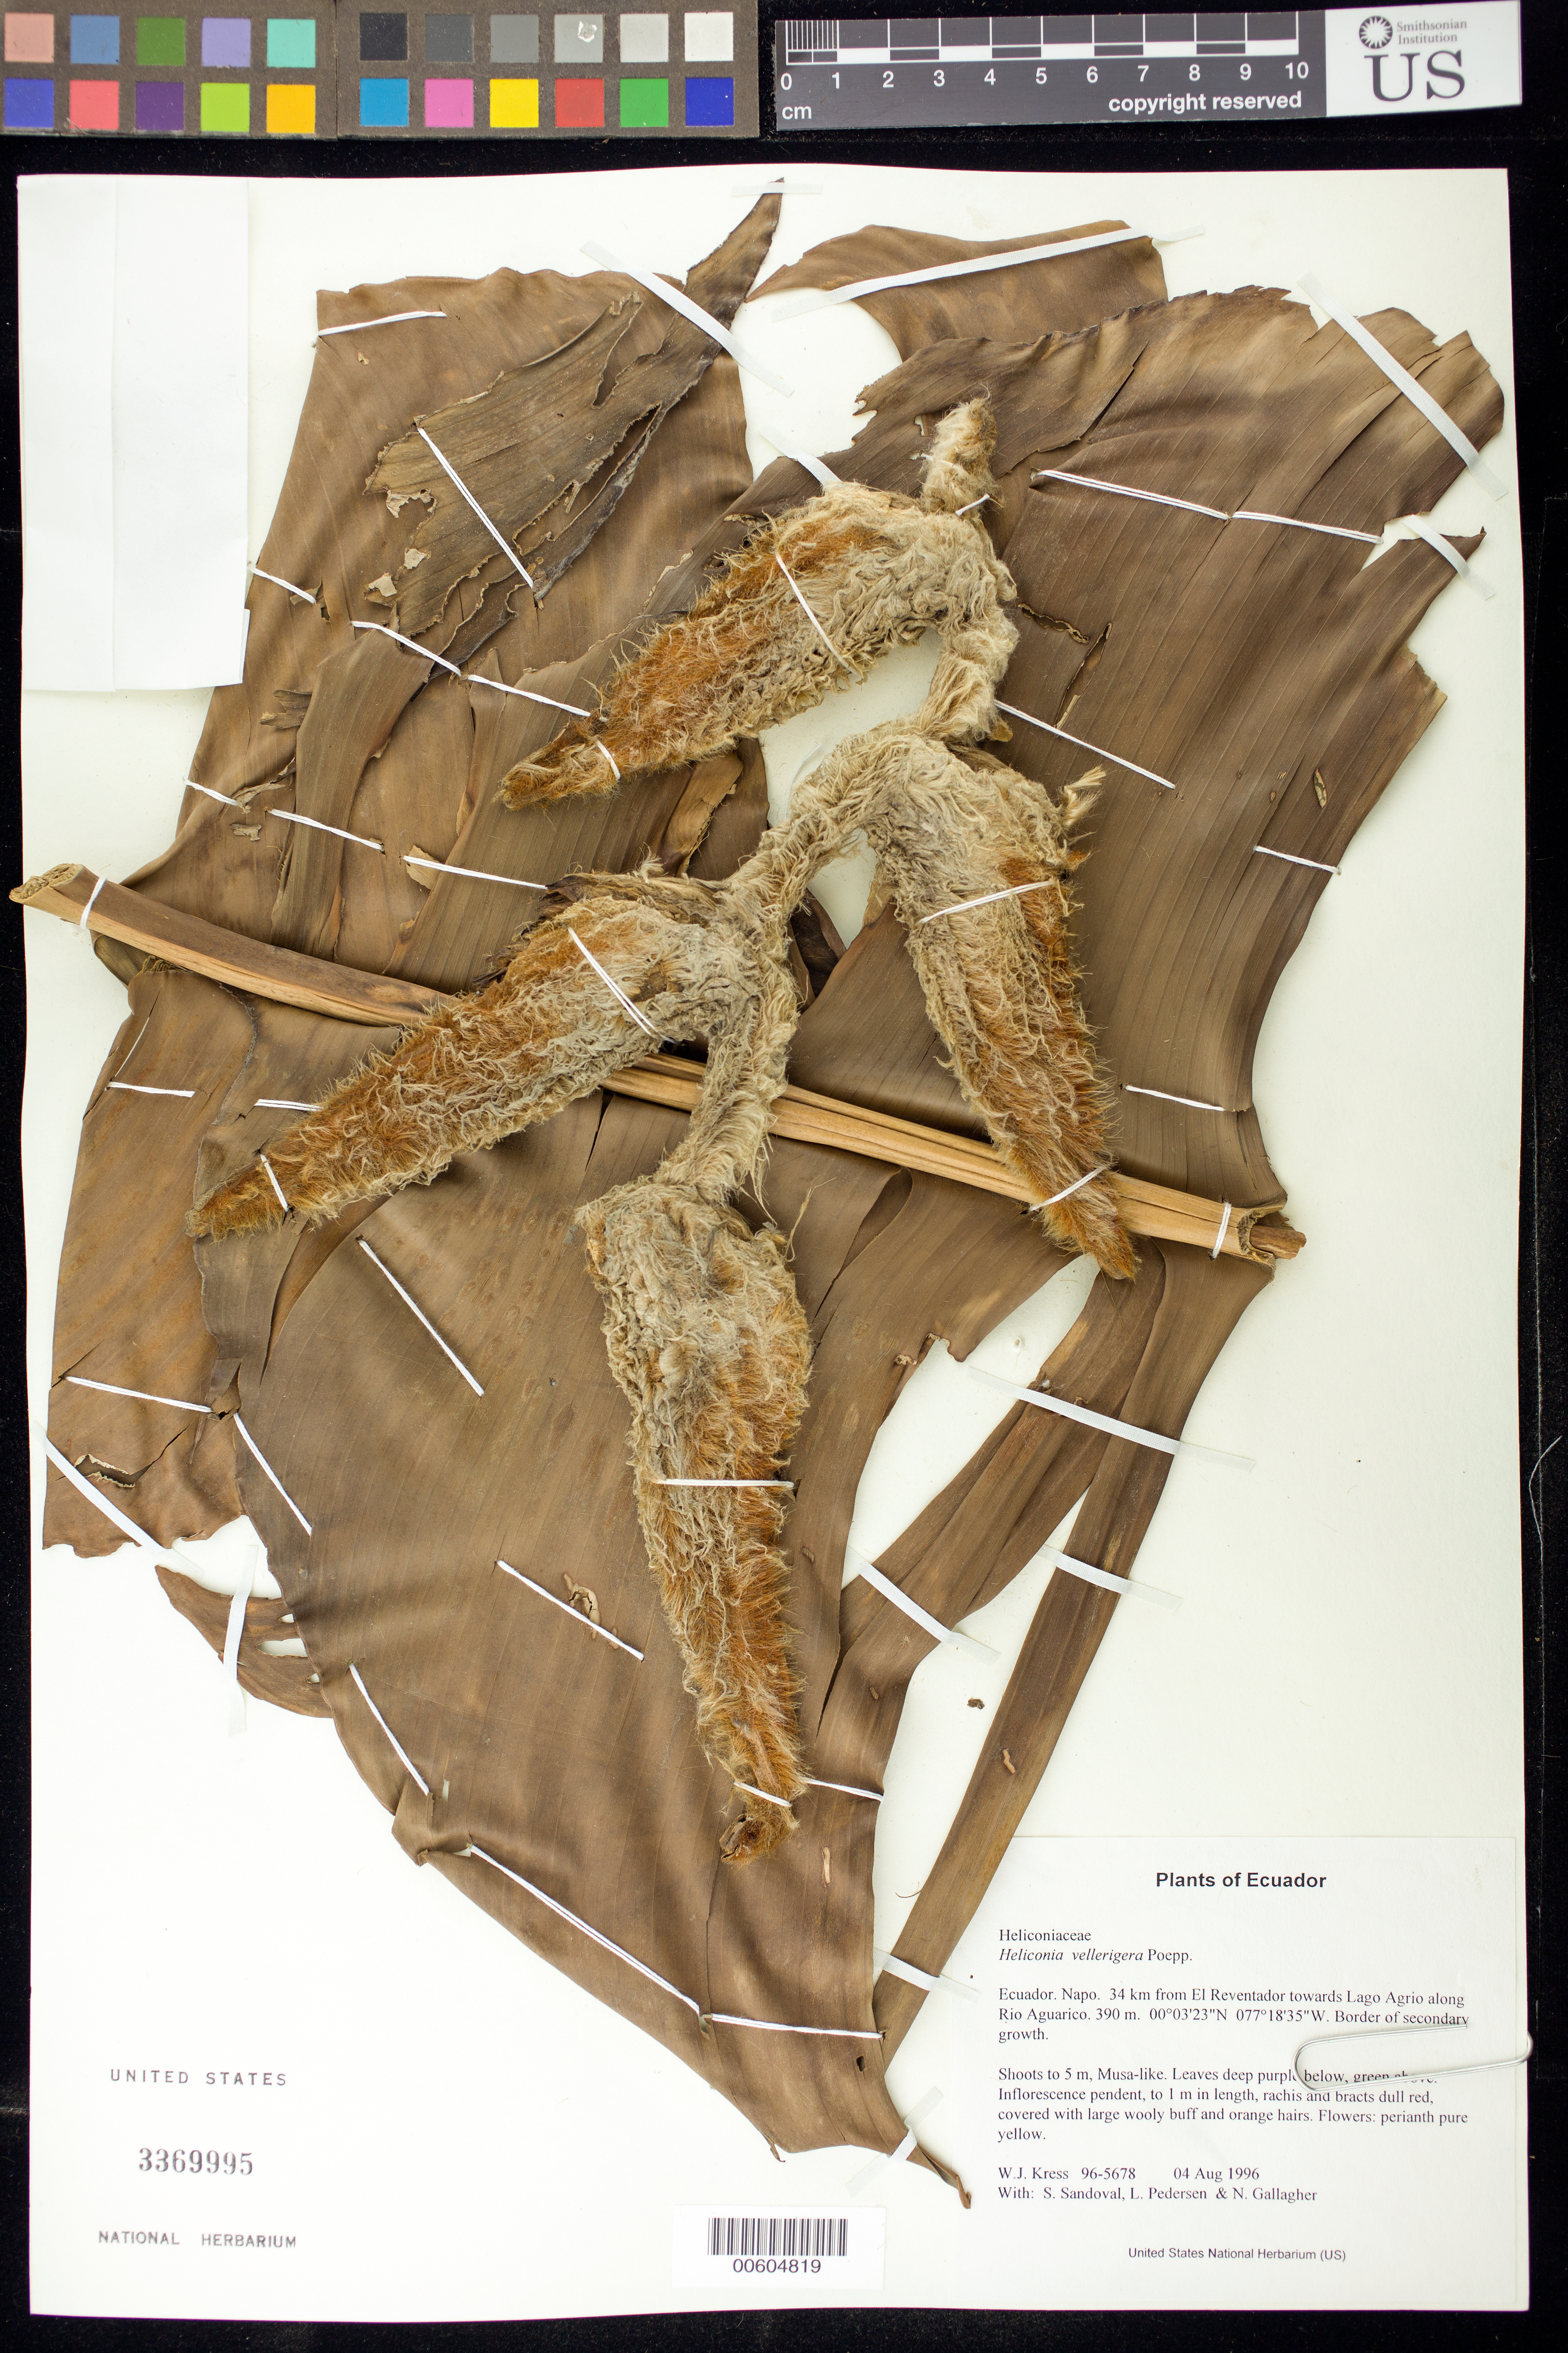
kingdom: Plantae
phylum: Tracheophyta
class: Liliopsida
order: Zingiberales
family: Heliconiaceae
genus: Heliconia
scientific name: Heliconia vellerigera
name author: Poepp.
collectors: W. J. Kress, S. Sandoval, L. Pedersen & N. L. Gallagher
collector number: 96-5678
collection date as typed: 04 Aug 1996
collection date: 1996-08-04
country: Ecuador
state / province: Napo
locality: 34 km from El Reventador towards Lago Agrio along Rio Aguarico.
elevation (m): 390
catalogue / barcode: US 3369995